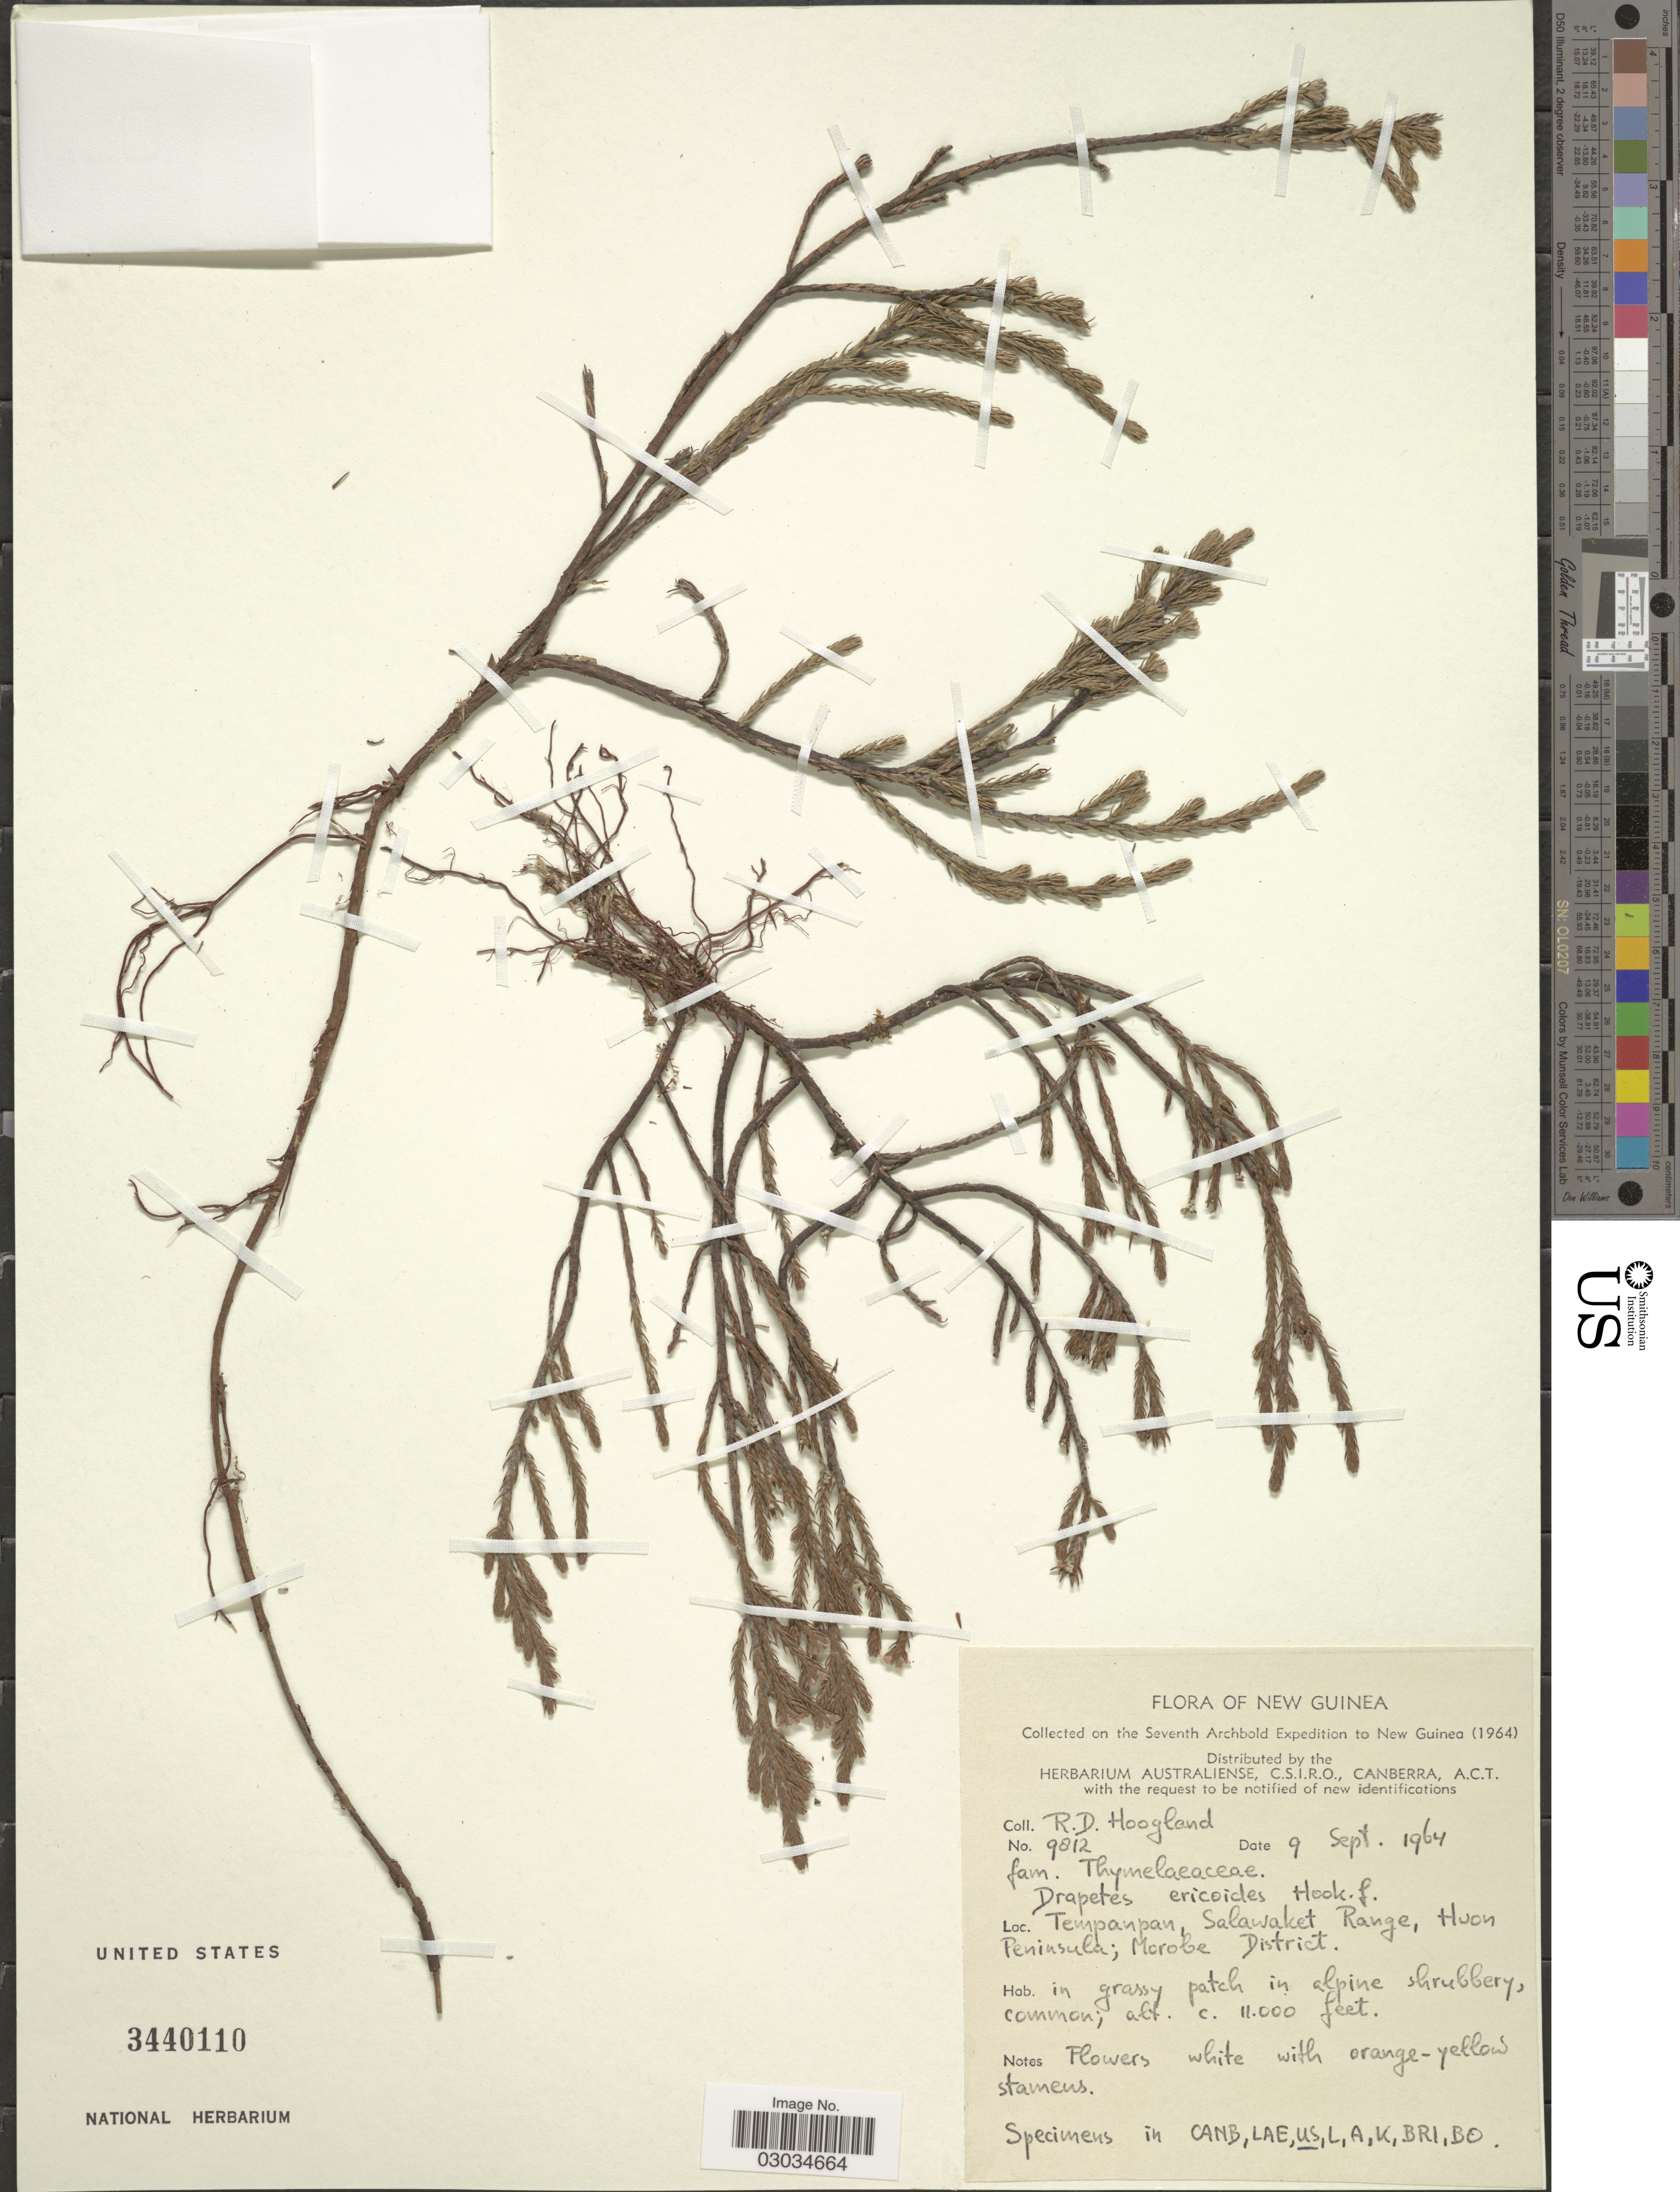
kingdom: Plantae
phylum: Tracheophyta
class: Magnoliopsida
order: Malvales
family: Thymelaeaceae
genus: Kelleria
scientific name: Kelleria ericoides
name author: (Hook. f.) Berggr.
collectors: R. D. Hoogland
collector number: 9812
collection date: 1964-09-09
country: Papua New Guinea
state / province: Morobe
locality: New Guinea. Tempanpan, Salawaket Range, Huon Peninsula; Morobe District.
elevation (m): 3353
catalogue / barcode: US 3440110